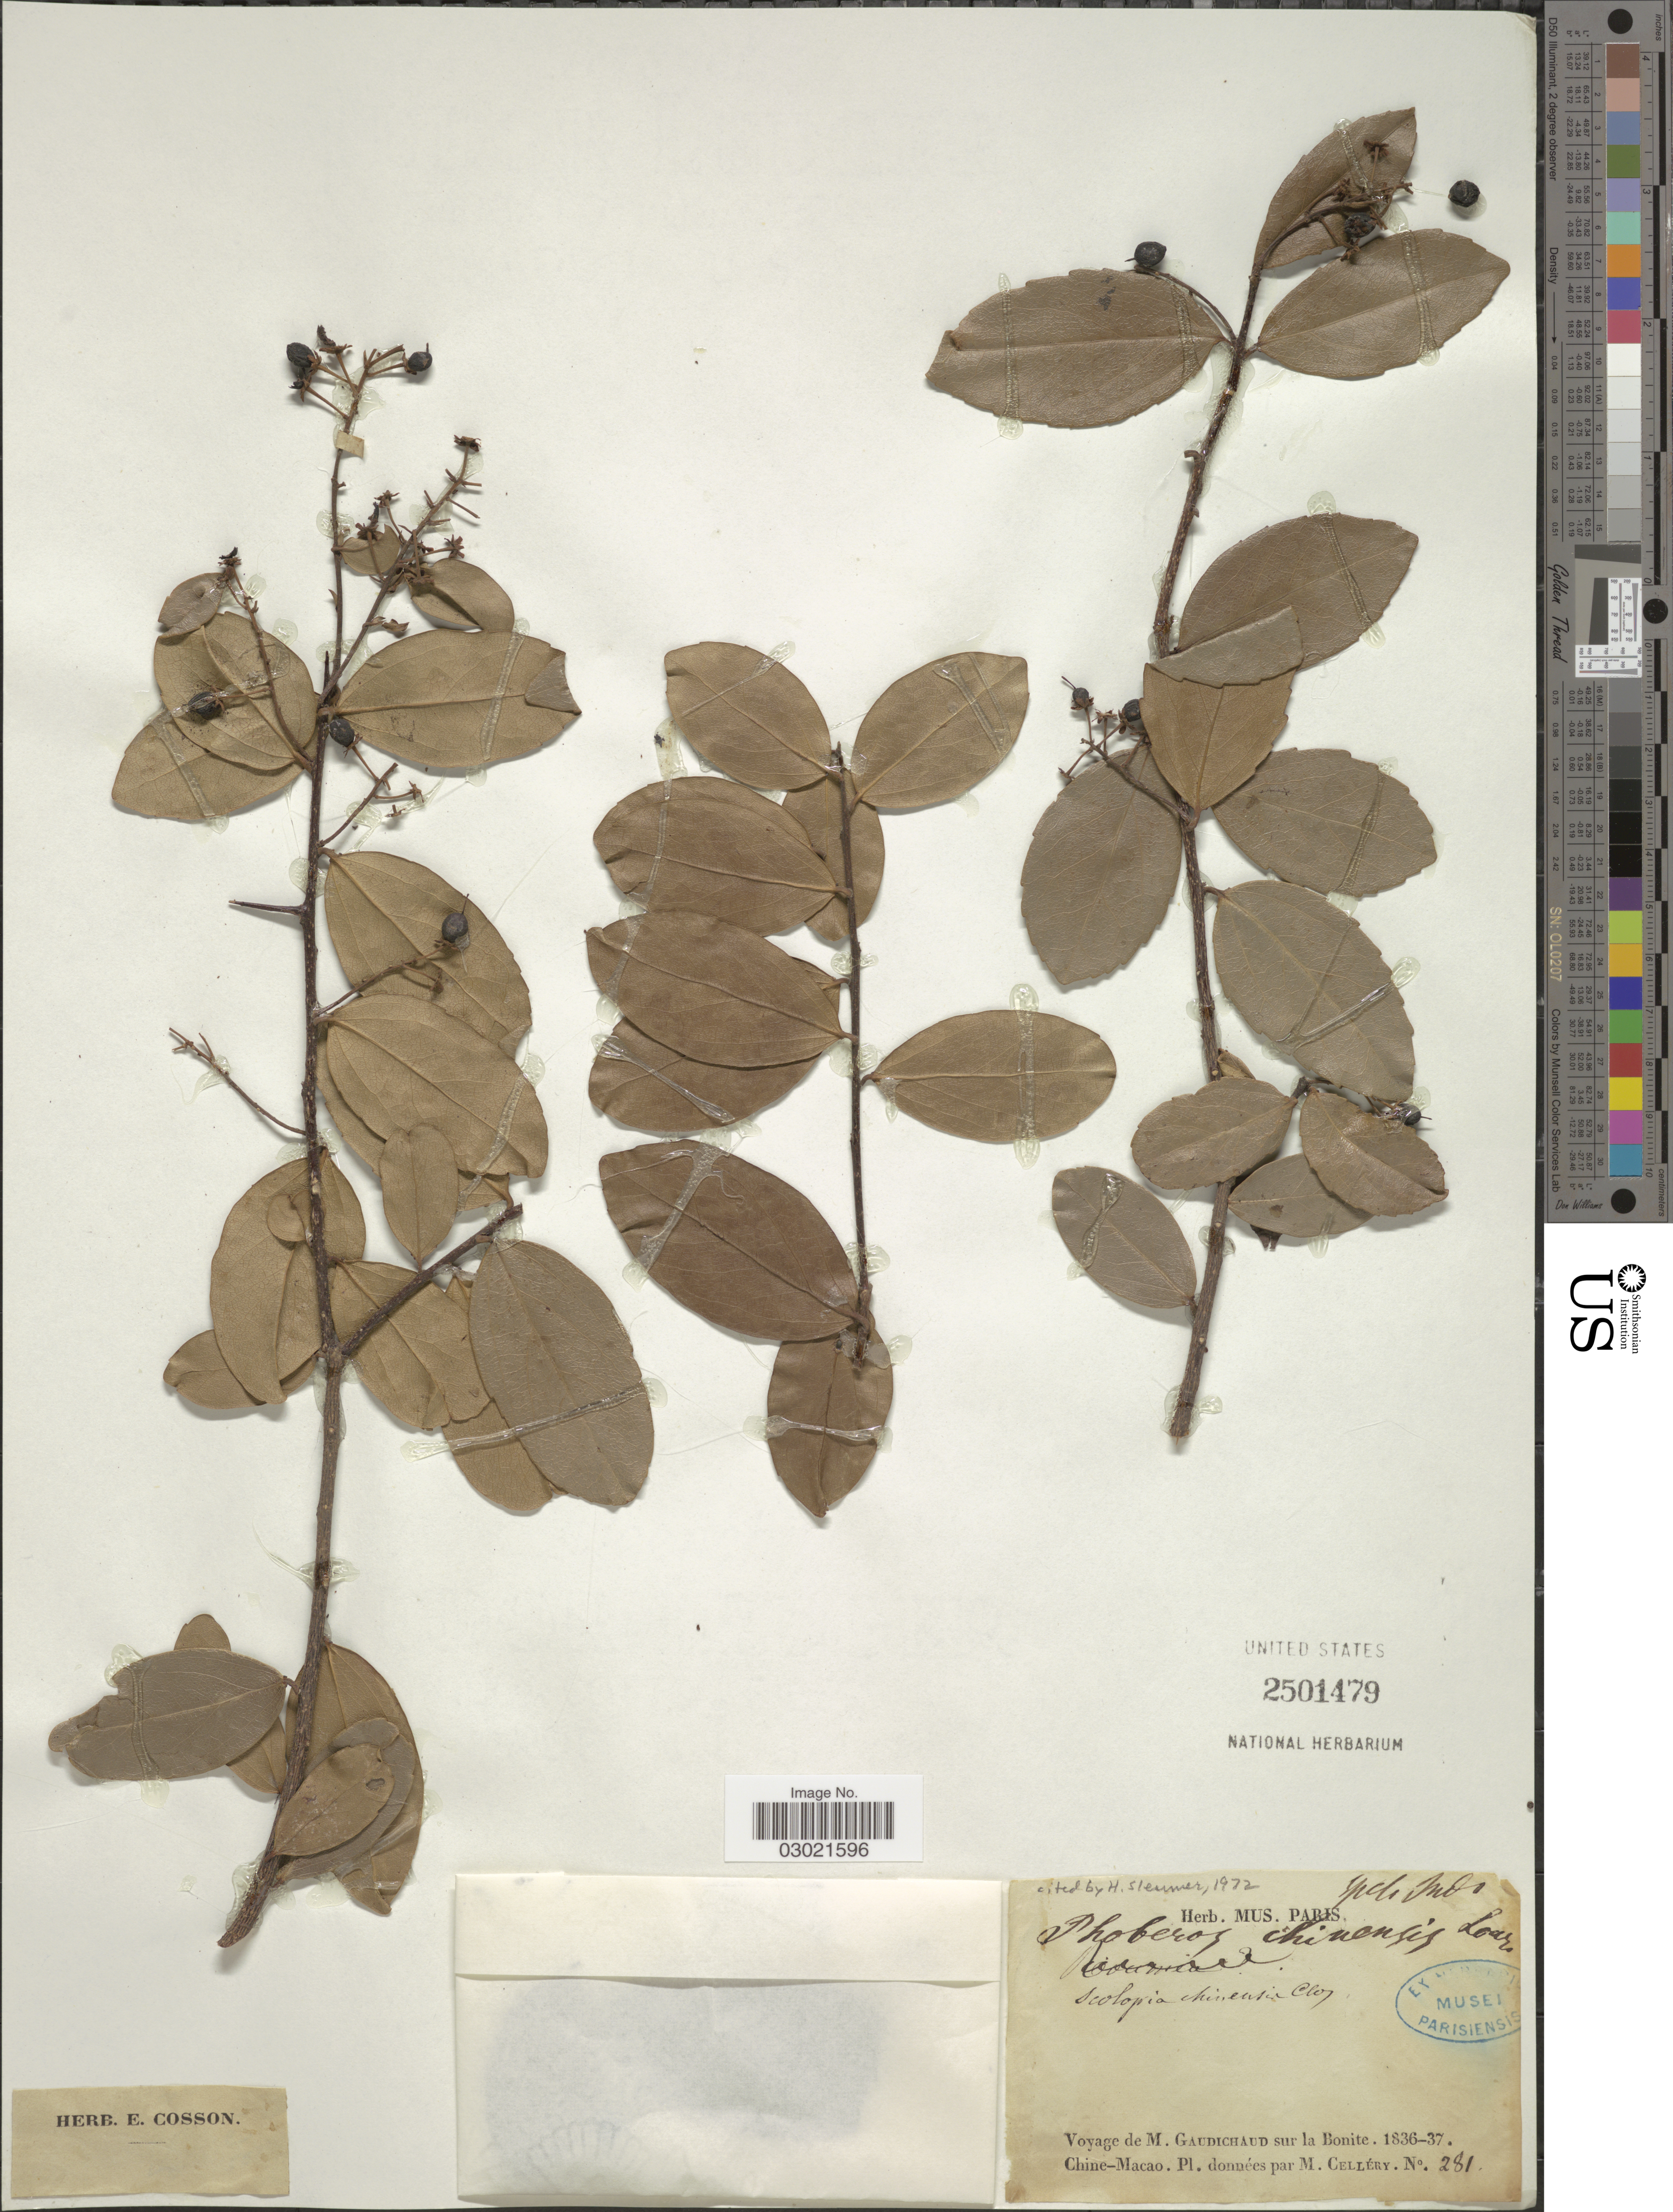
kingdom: Plantae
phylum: Tracheophyta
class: Magnoliopsida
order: Malpighiales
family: Salicaceae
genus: Scolopia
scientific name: Scolopia chinensis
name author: (Lour.) Clos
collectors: M. Celléry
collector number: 281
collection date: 1836/1837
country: China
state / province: Macau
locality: Chine-Macao.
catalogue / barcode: US 2501479